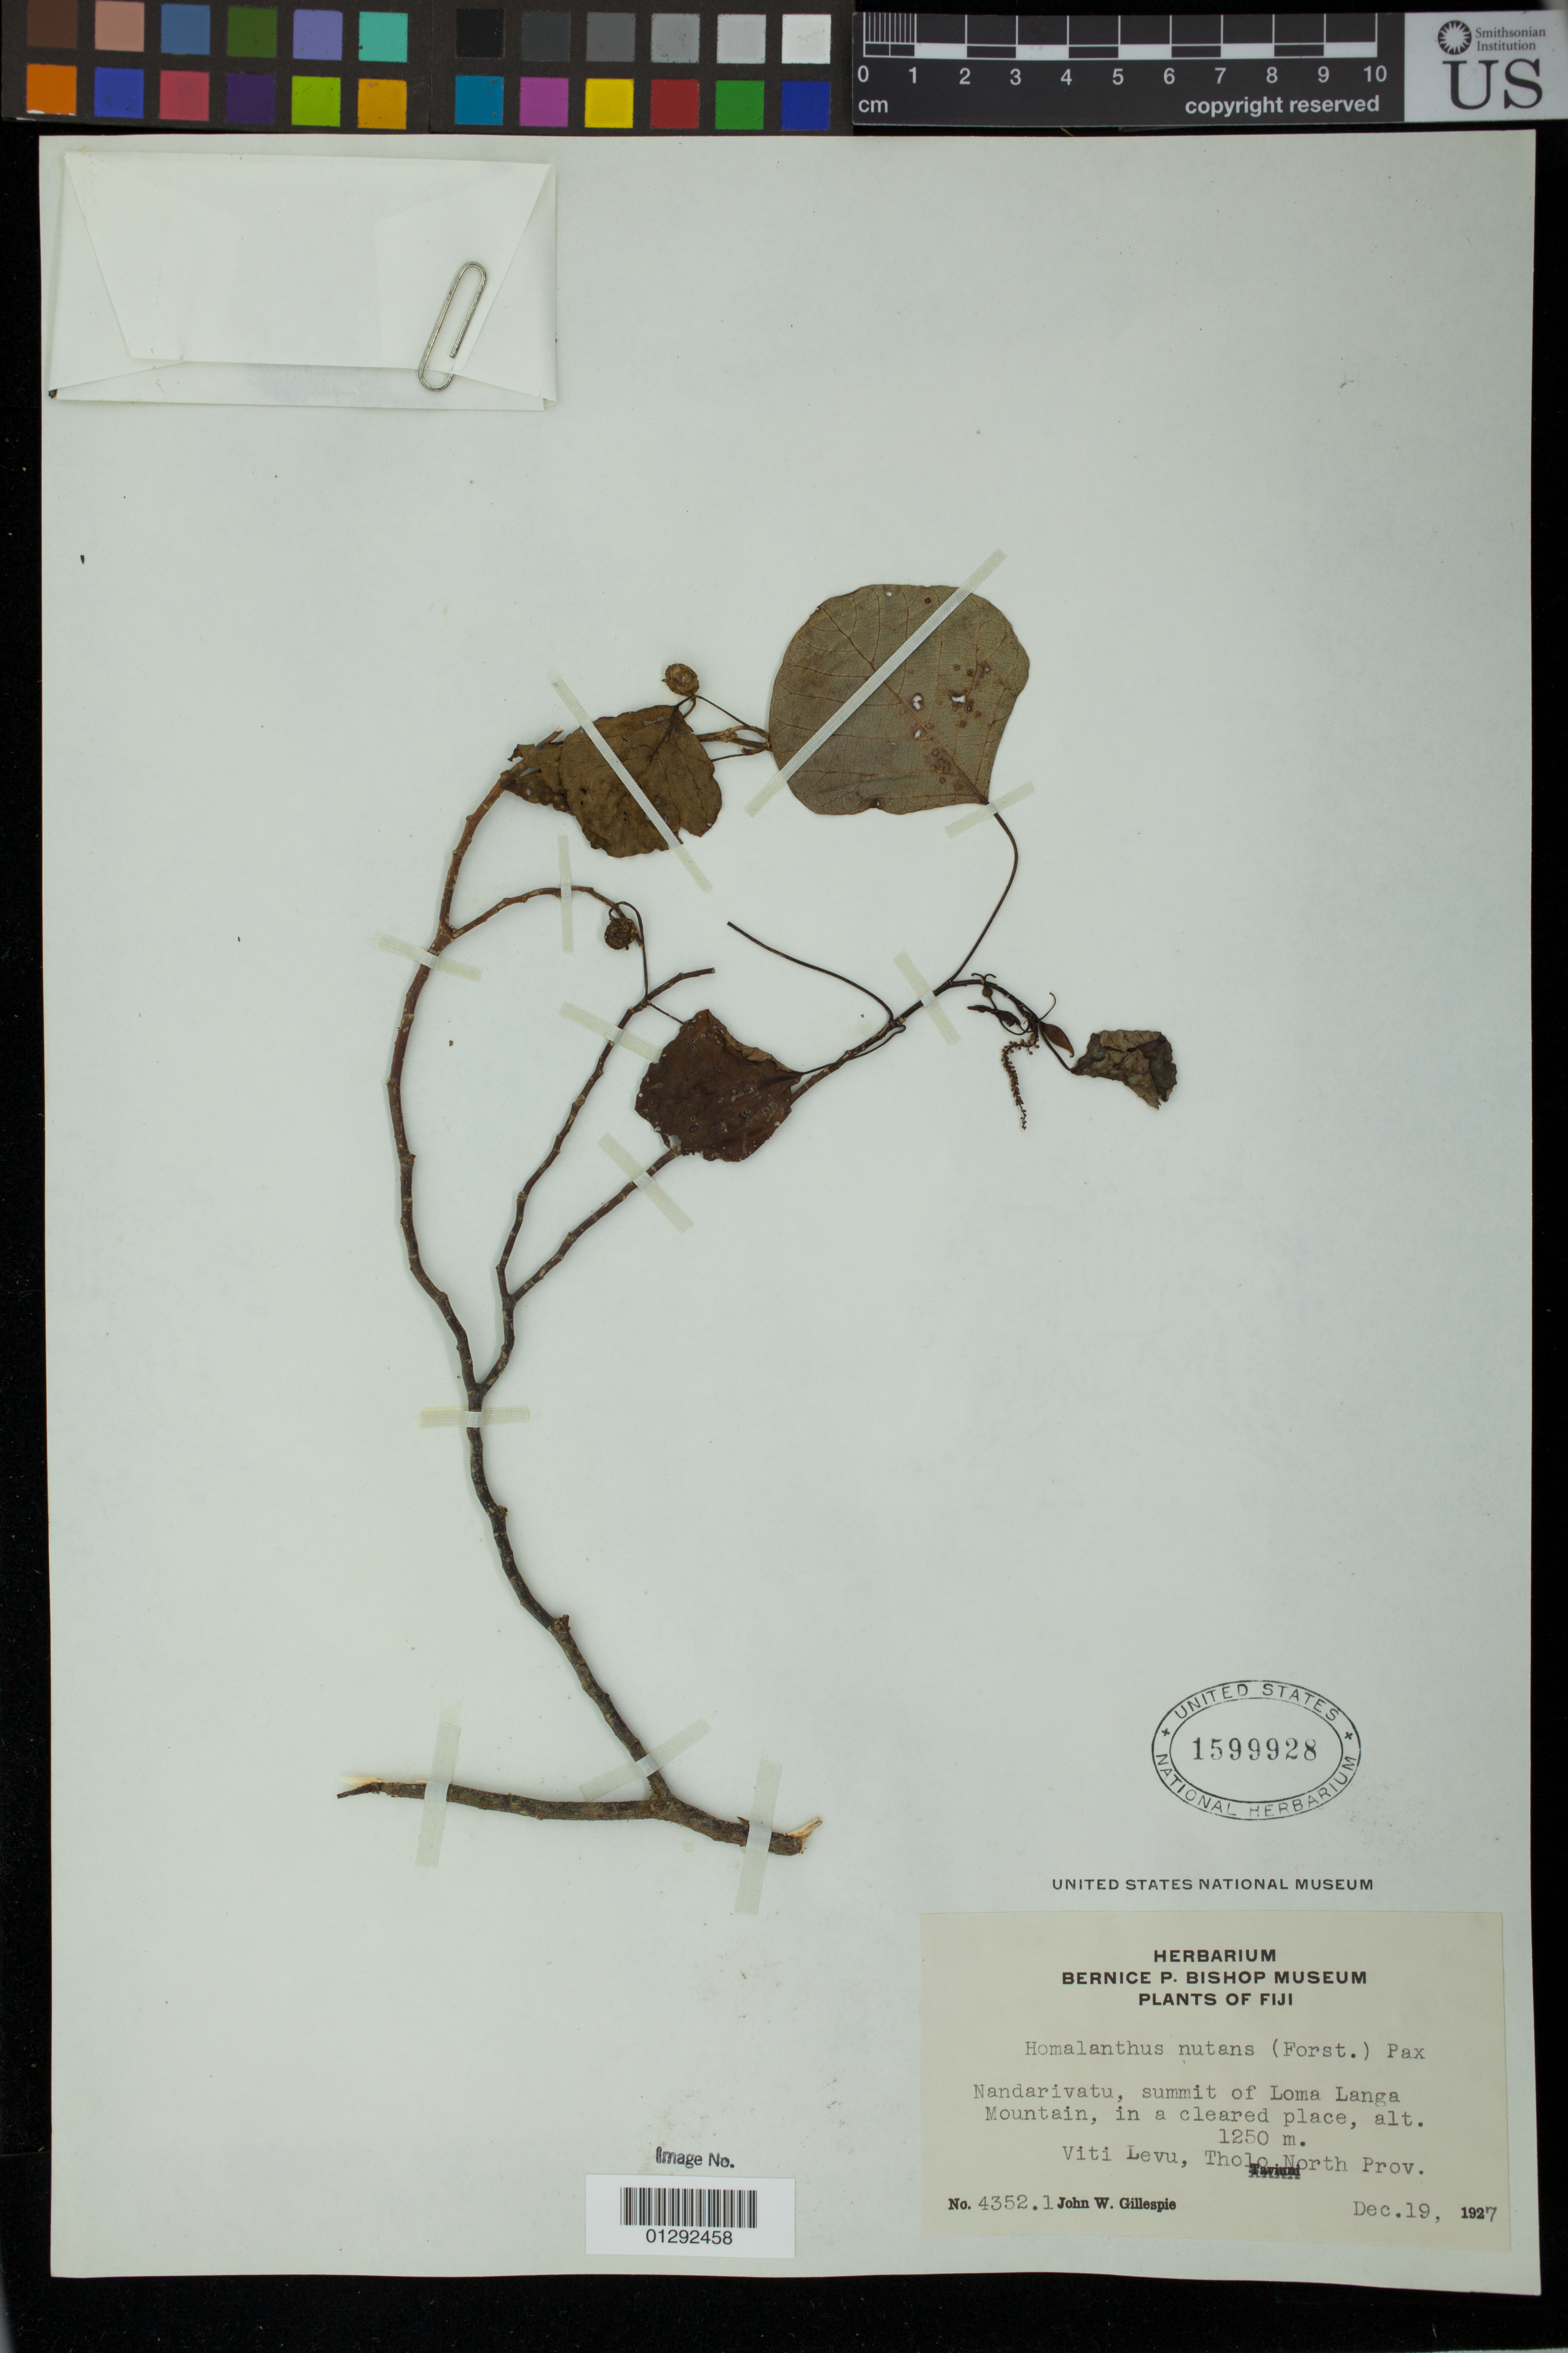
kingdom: Plantae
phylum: Tracheophyta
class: Magnoliopsida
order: Malpighiales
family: Euphorbiaceae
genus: Homalanthus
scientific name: Homalanthus nutans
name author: (G. Forst.) Guill.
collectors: J. W. Gillespie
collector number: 4352.1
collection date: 1927-12-19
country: Fiji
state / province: Western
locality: Viti Levu, Tholo North Prov. Nandarivatu, summit of Loma Langa Mountain.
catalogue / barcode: US 1599928